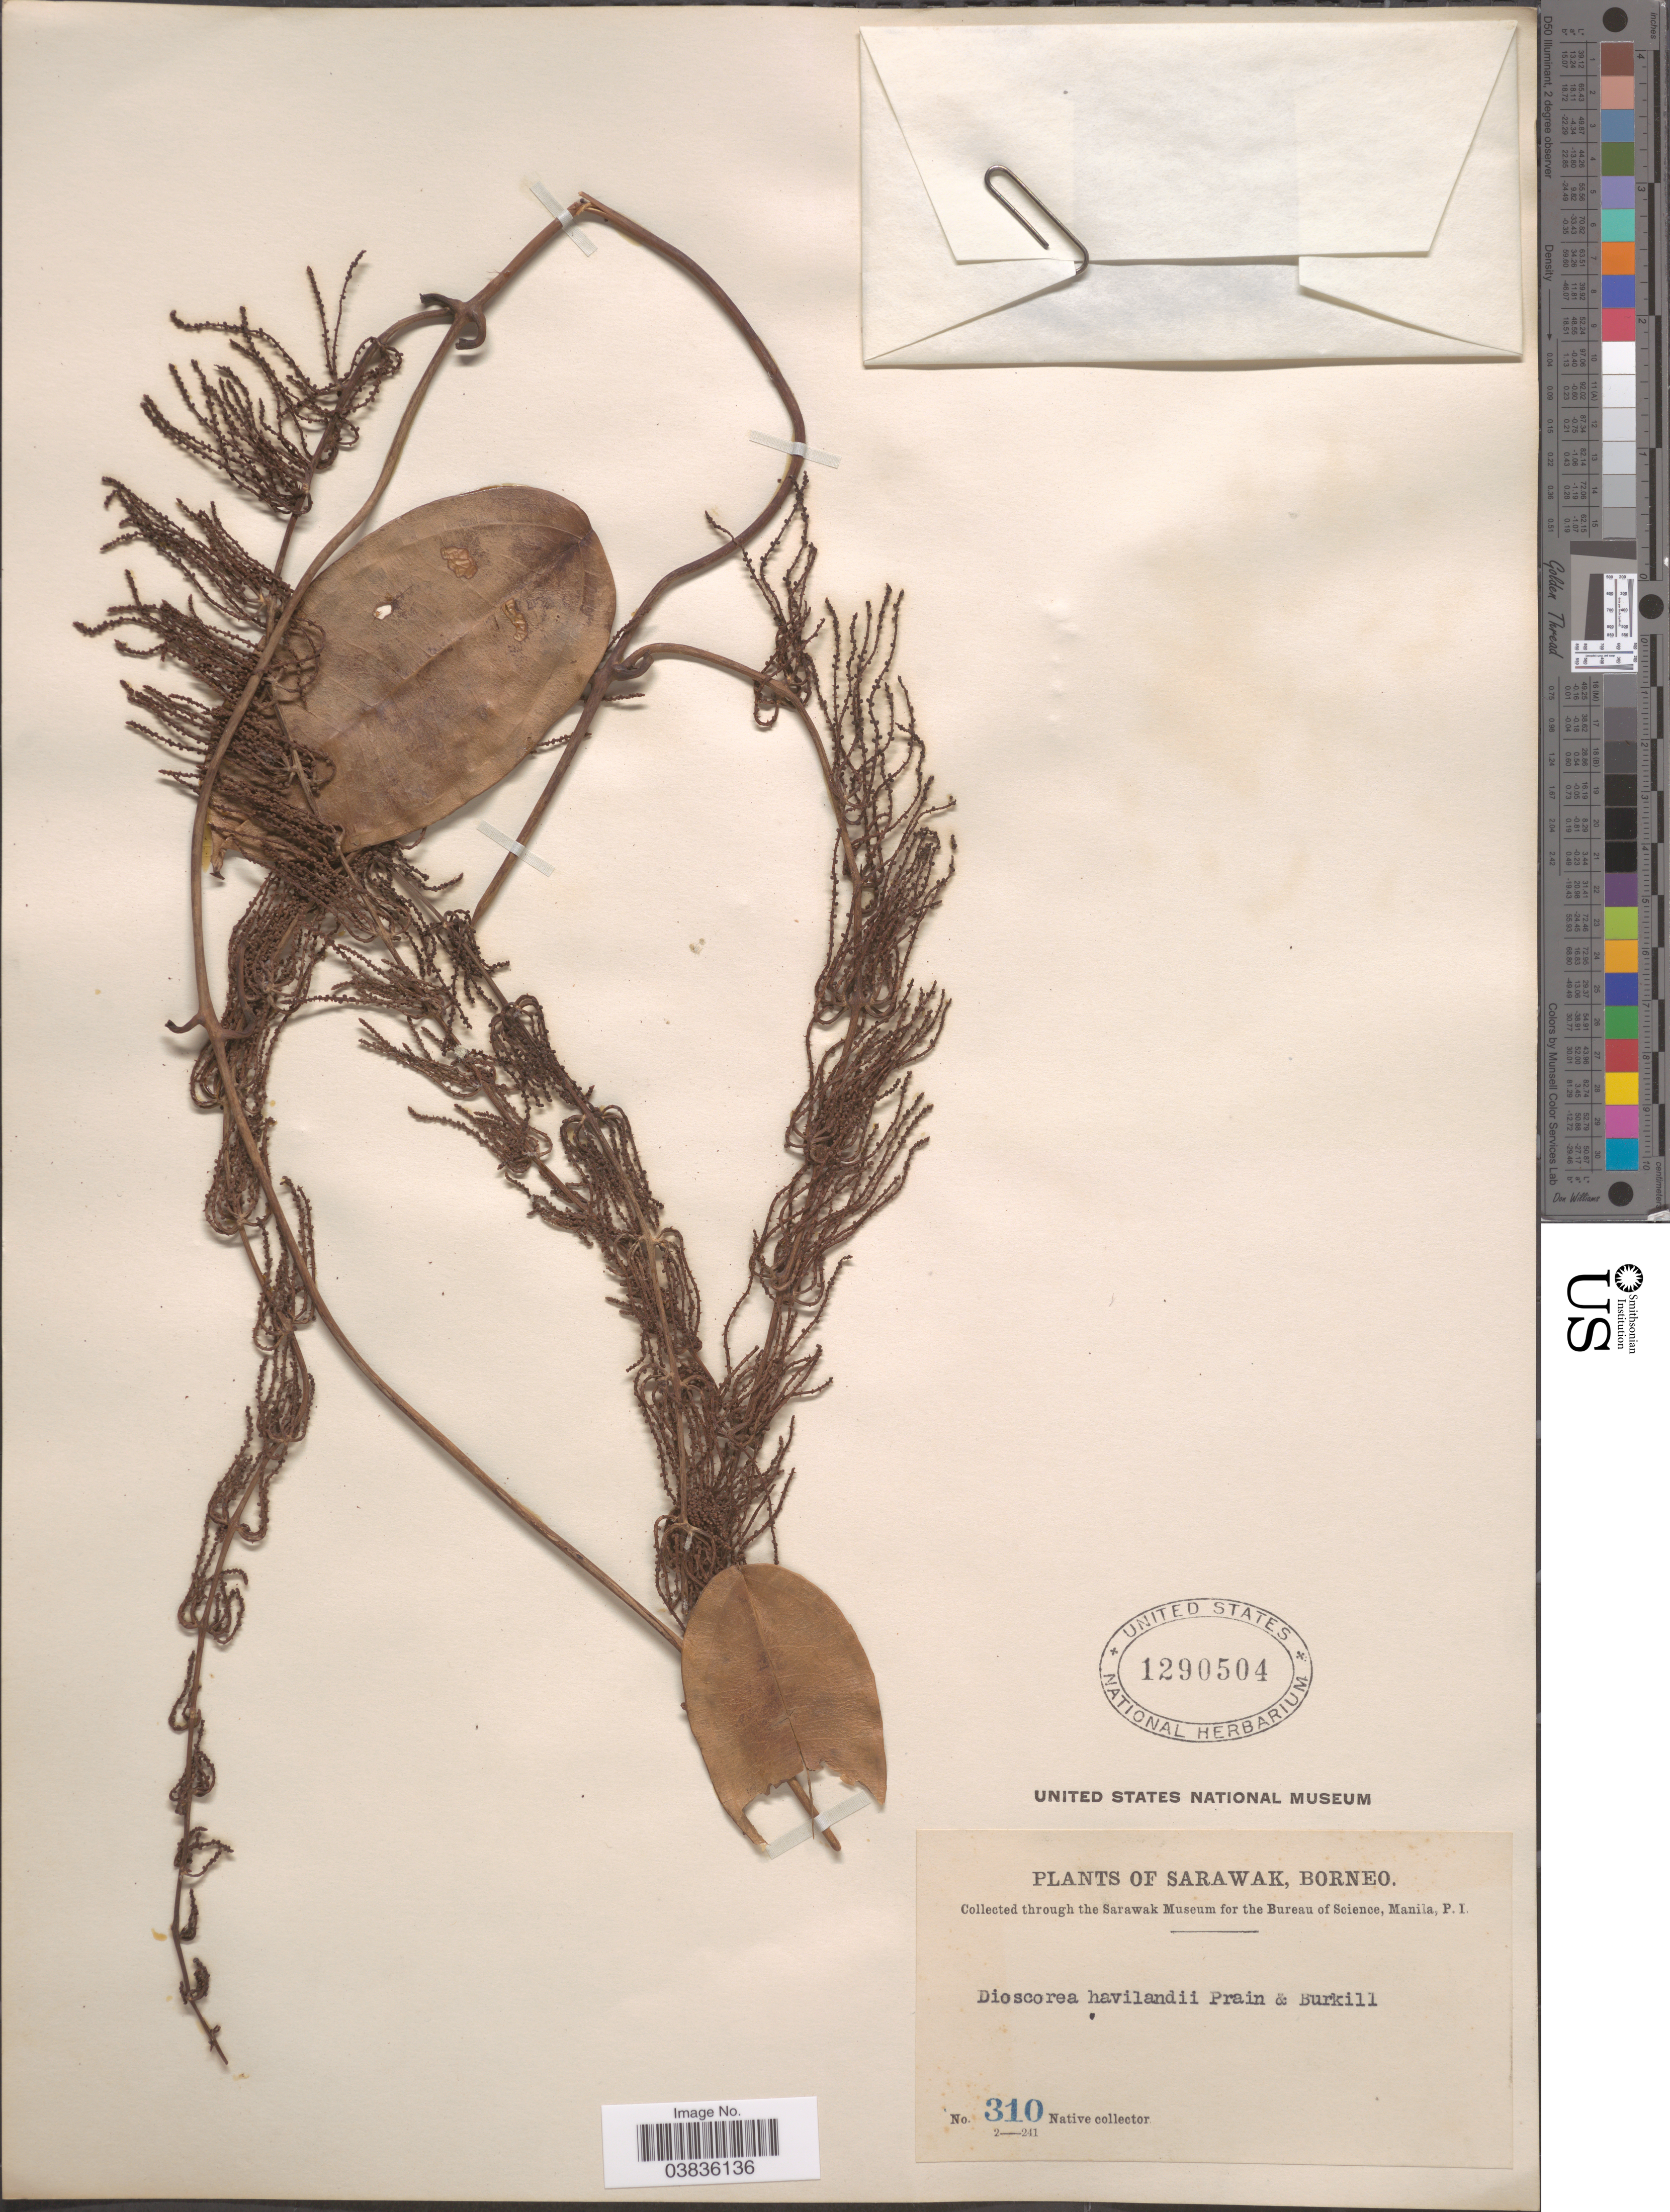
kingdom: Plantae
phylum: Tracheophyta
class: Liliopsida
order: Dioscoreales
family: Dioscoreaceae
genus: Dioscorea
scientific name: Dioscorea havilandii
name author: Prain & Burkill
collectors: Native collector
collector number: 310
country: Malaysia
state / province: Sarawak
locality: Borneo.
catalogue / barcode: US 1290504